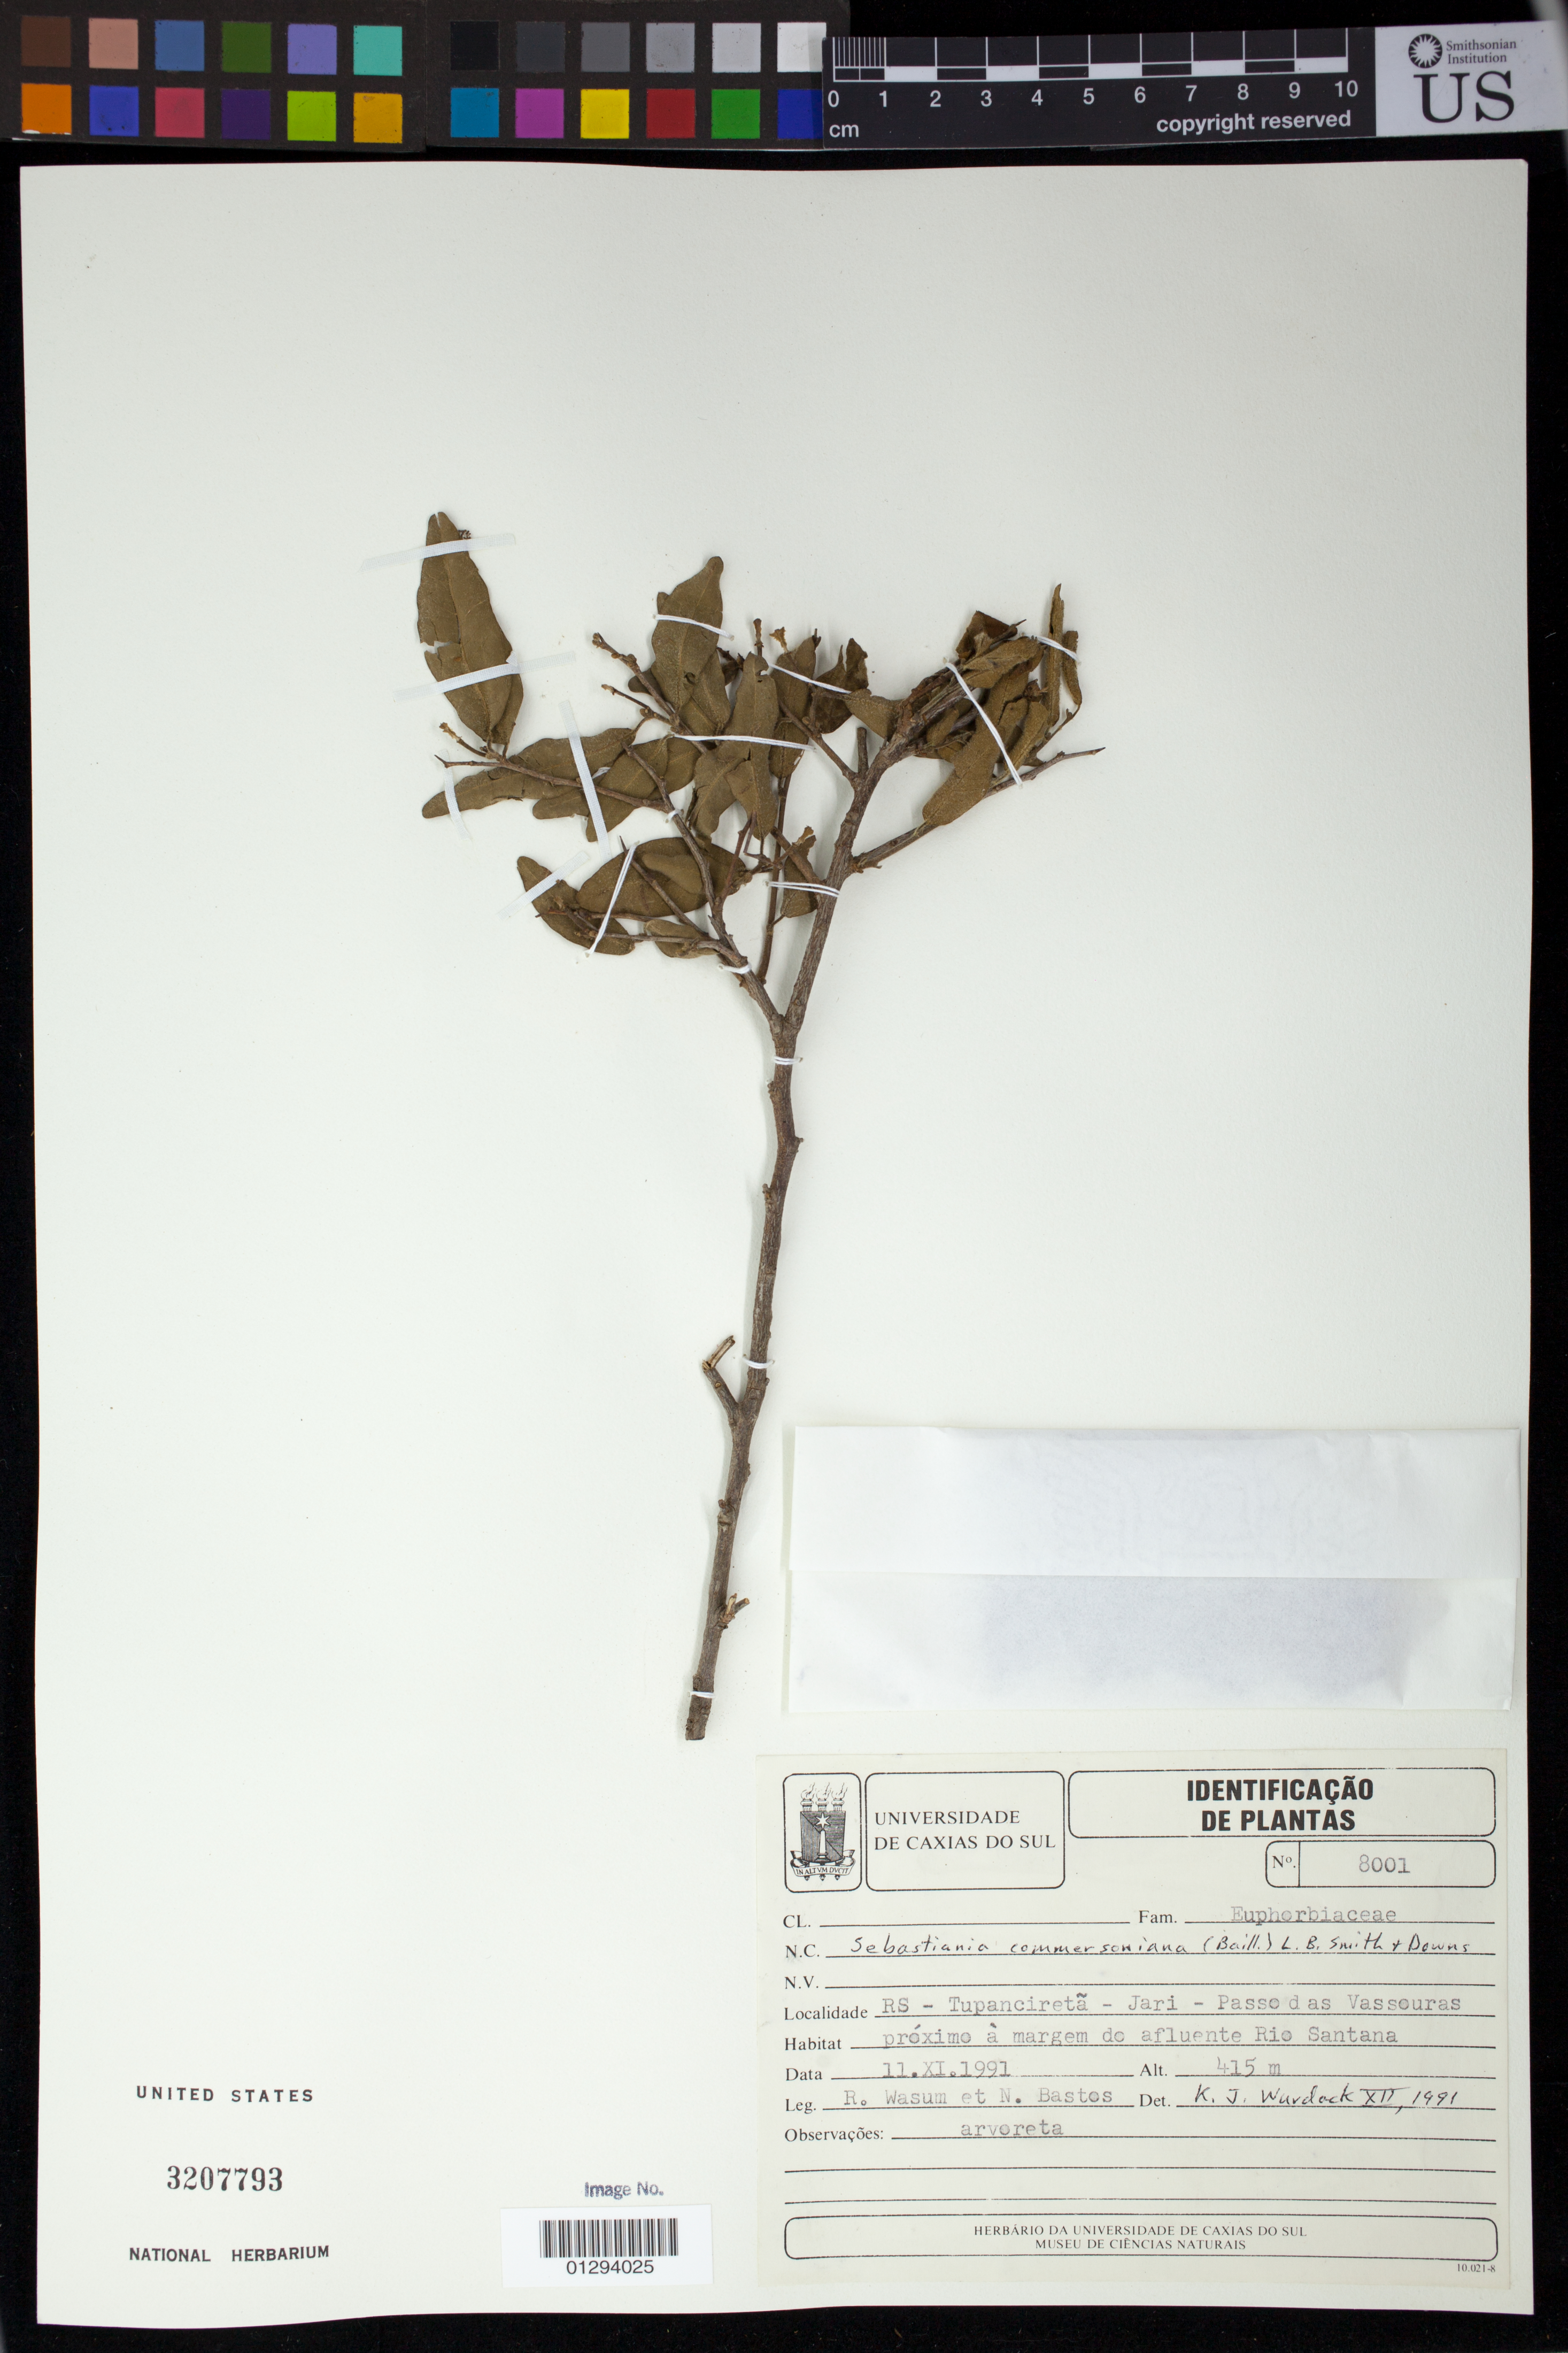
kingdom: Plantae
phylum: Tracheophyta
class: Magnoliopsida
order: Malpighiales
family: Euphorbiaceae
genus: Sebastiania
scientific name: Sebastiania commersoniana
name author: (Baill.) L.B. Sm. & Downs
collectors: R. Wasum & N. C. Bastos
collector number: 8001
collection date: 1991-11-11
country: Brazil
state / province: Rio Grande do Sul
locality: Tupancireta - Jari - Passo das Vassouras, margem do afluente Rio Santana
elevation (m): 415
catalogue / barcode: US 3207793